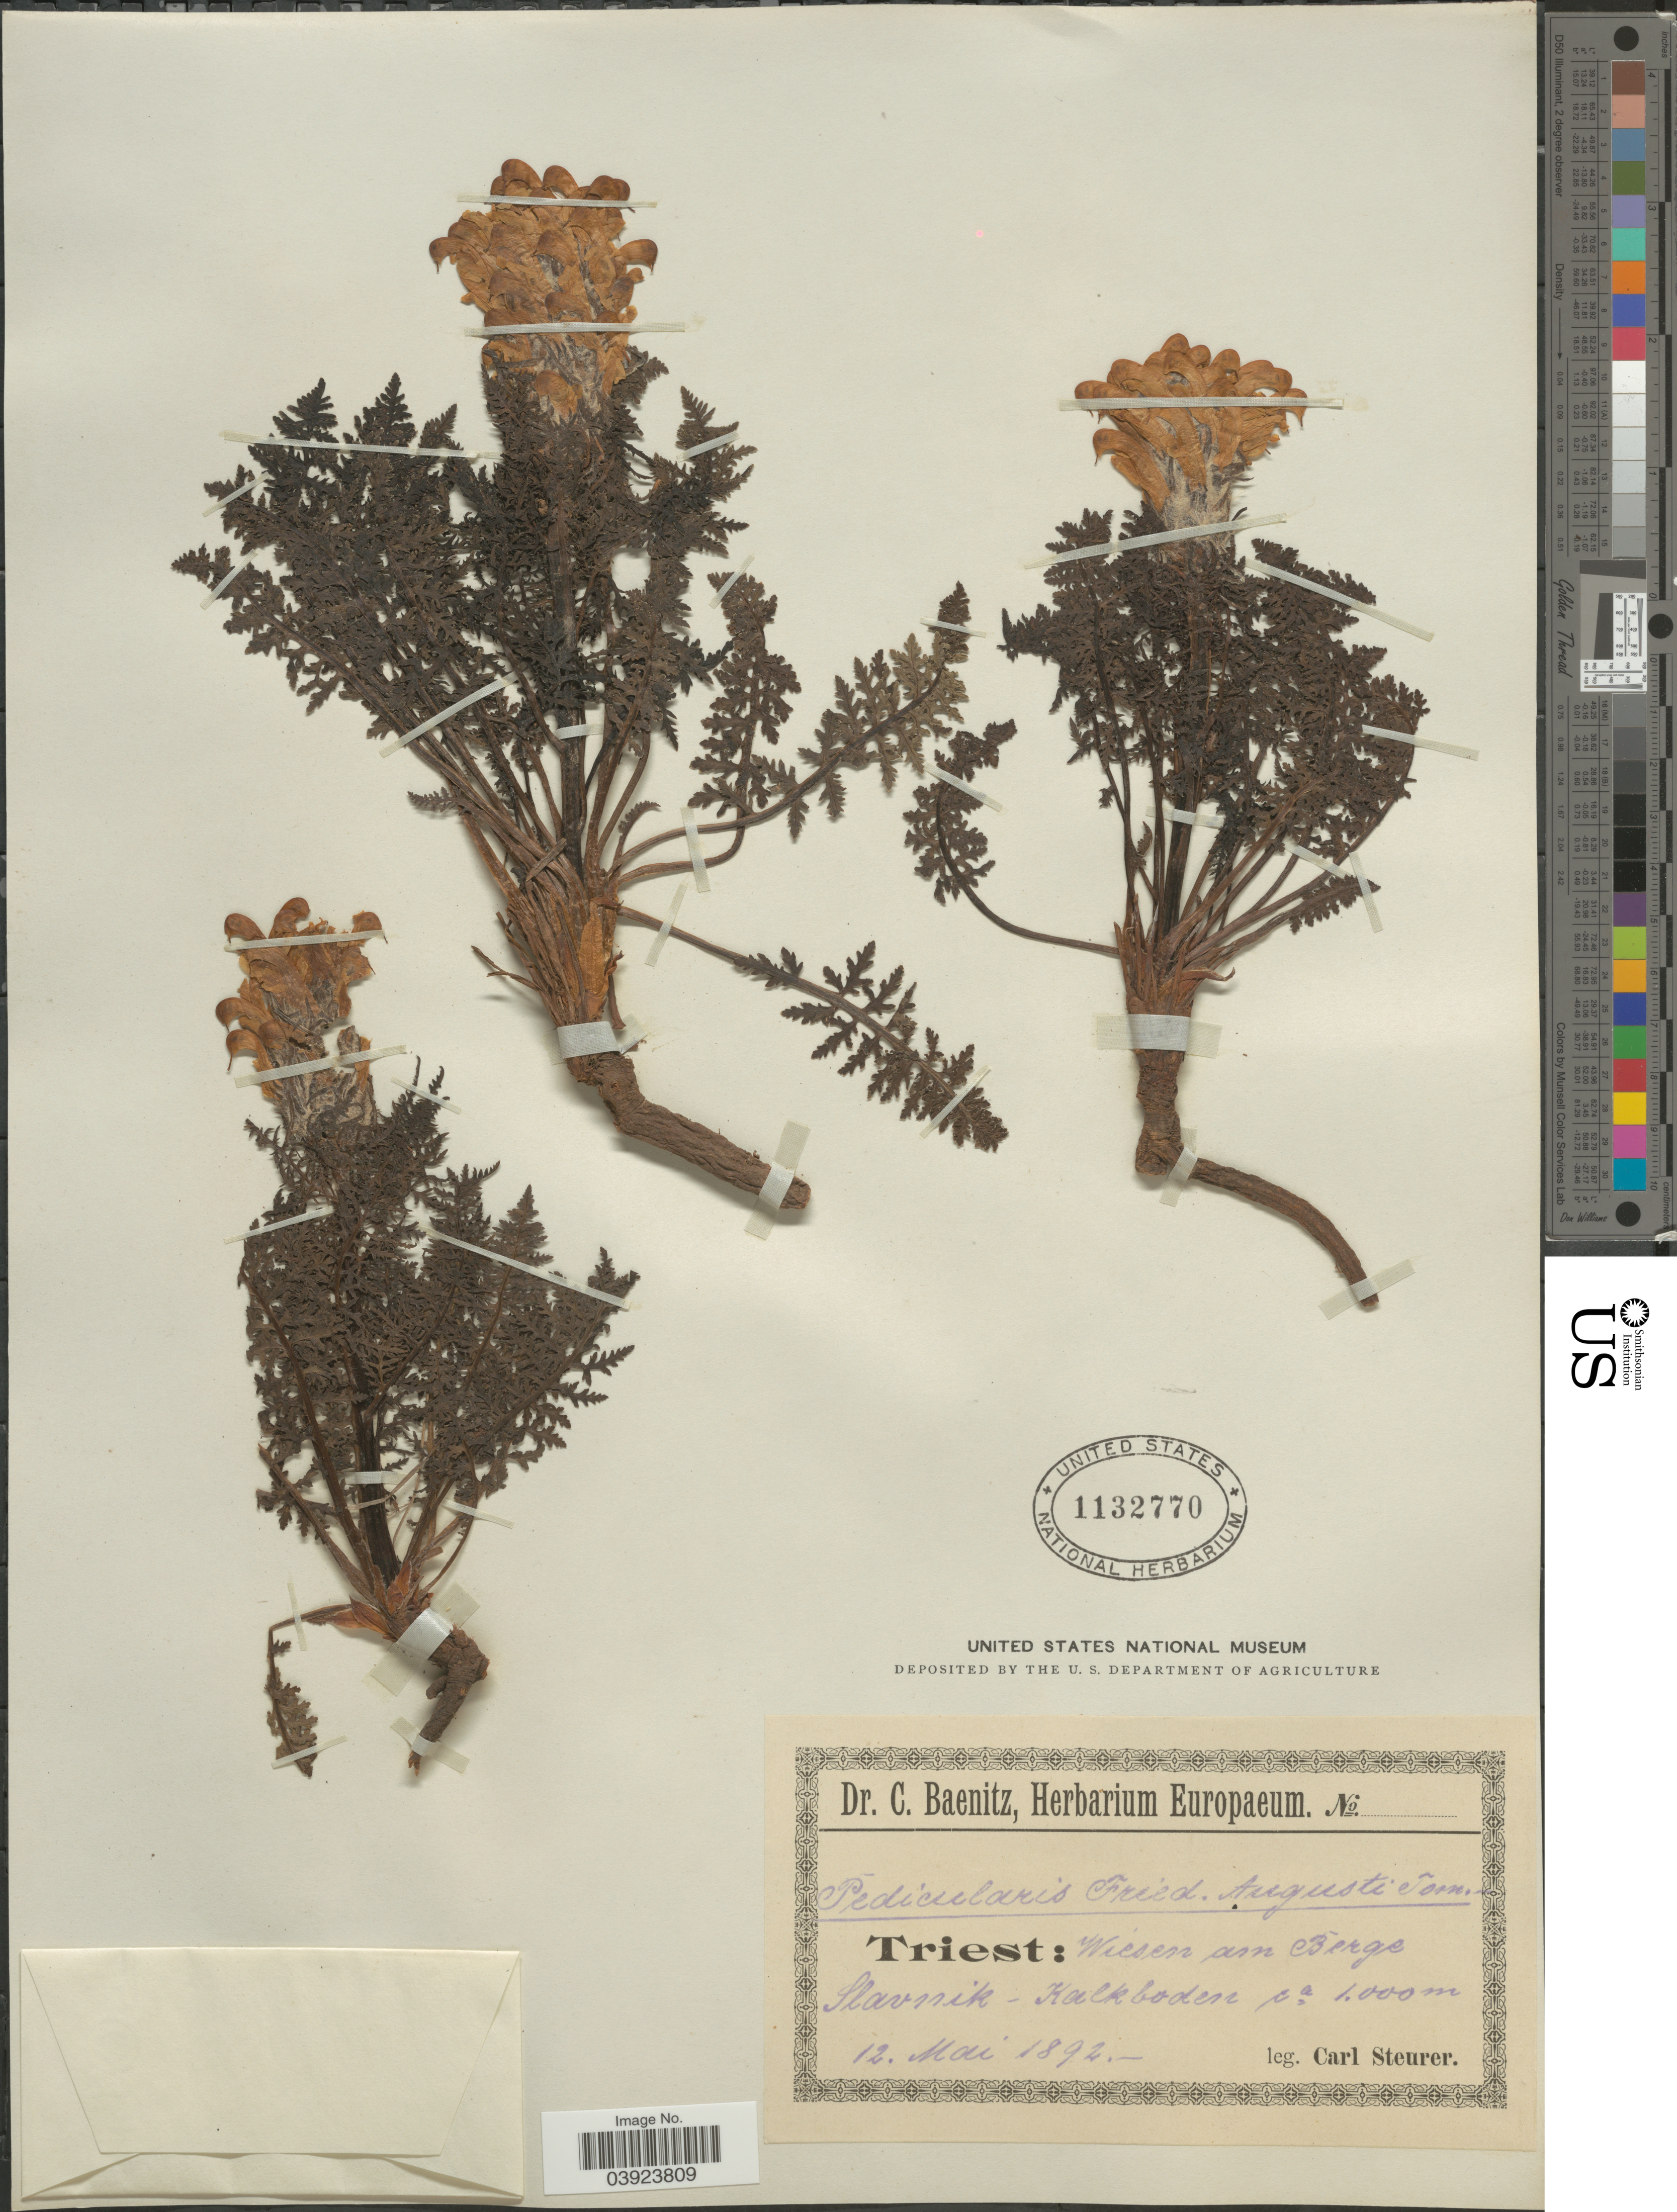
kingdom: Plantae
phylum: Tracheophyta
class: Magnoliopsida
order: Lamiales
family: Orobanchaceae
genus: Pedicularis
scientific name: Pedicularis friderici-augusti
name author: Tomm.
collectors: C. Steurer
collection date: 1892-05-12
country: Italy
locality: Triest: Wiesen am Berge Slavnik - Kalkboden.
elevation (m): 1000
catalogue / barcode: US 1132770